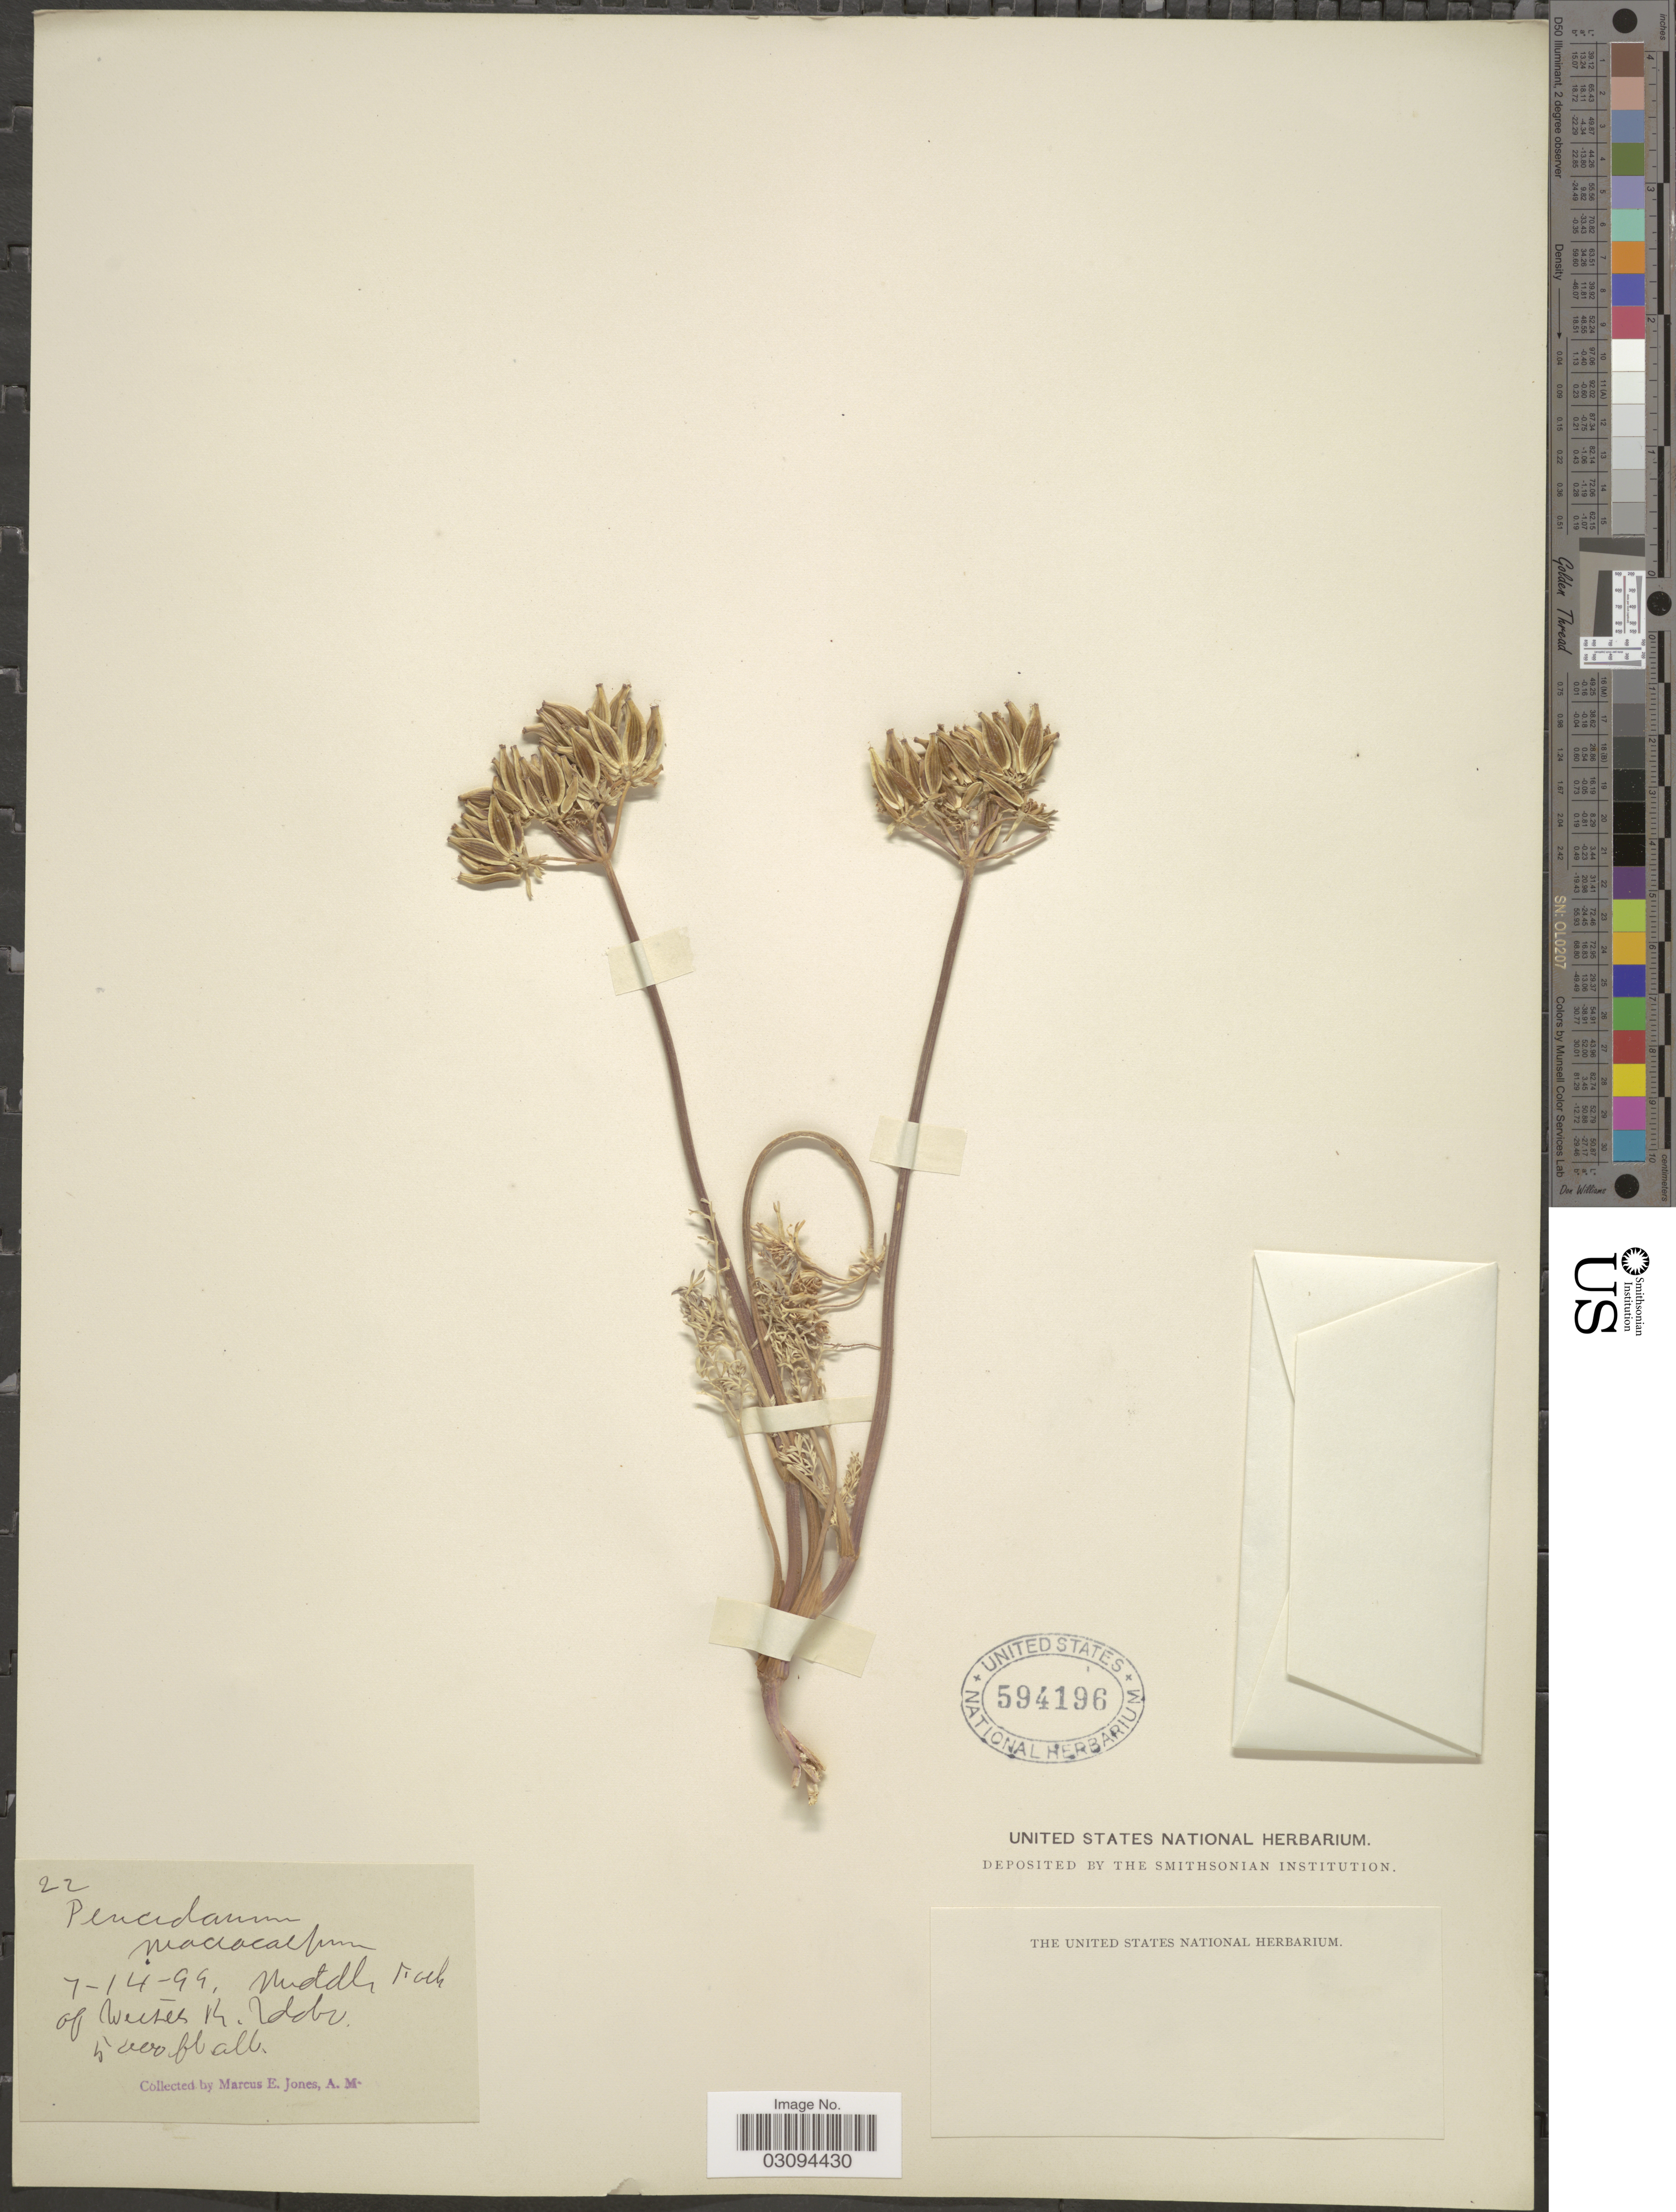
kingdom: Plantae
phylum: Tracheophyta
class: Magnoliopsida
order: Apiales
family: Apiaceae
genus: Lomatium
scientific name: Lomatium macrocarpum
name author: (Hook. et al.) J.M. Coult. & Rose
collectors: M. E. Jones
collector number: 22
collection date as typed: Transcribed d/m/y: 14/7/99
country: United States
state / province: Idaho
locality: Middle Fork of Weiser R. Idaho.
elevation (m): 1524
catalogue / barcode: US 594196